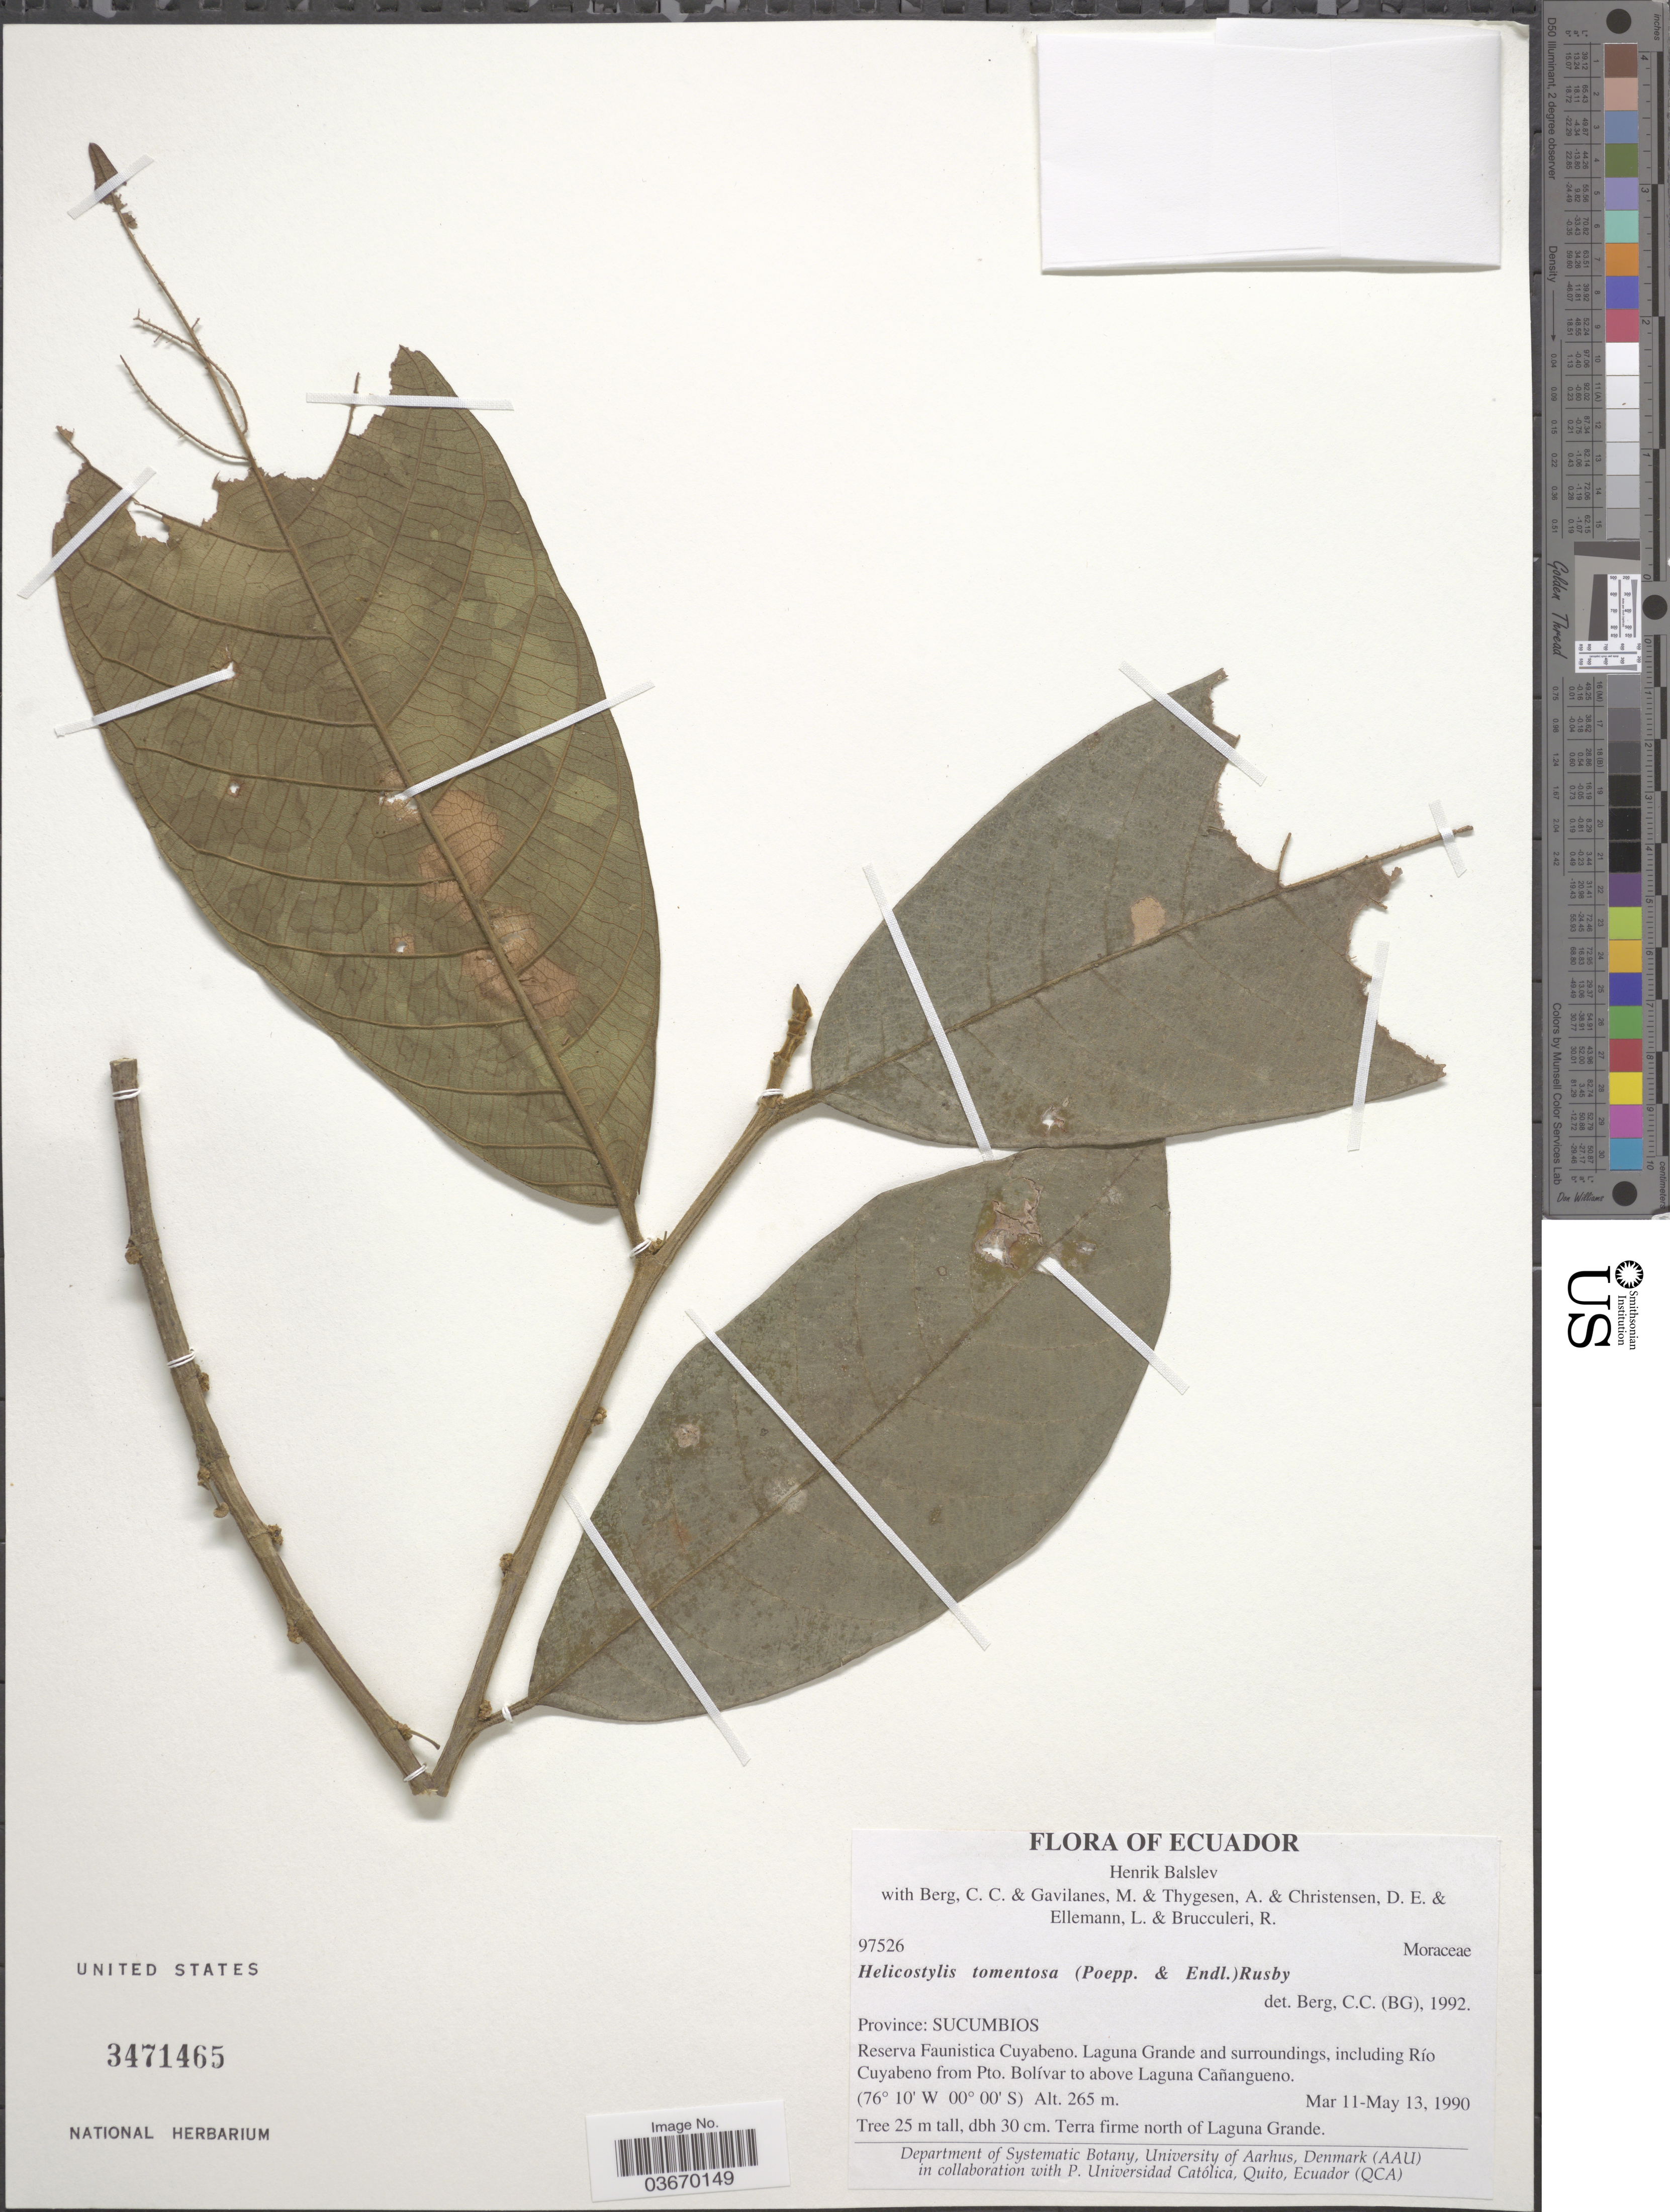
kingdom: Plantae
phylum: Tracheophyta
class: Magnoliopsida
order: Rosales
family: Moraceae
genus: Helicostylis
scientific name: Helicostylis tomentosa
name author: (Poepp. & Endl.) Rusby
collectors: H. Balslev, C. C. Berg, M. Gavilanes, A. Thygesen & et al.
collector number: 97526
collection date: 1990-03-11/1990-05-13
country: Ecuador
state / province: Sucumbíos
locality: Reserva Faunistica Cuyabeno. Laguna Grande and surroundings, including Río Cuyabeno from Pto. Bolívar to above Laguna Cañangueno.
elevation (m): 265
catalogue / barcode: US 3471465